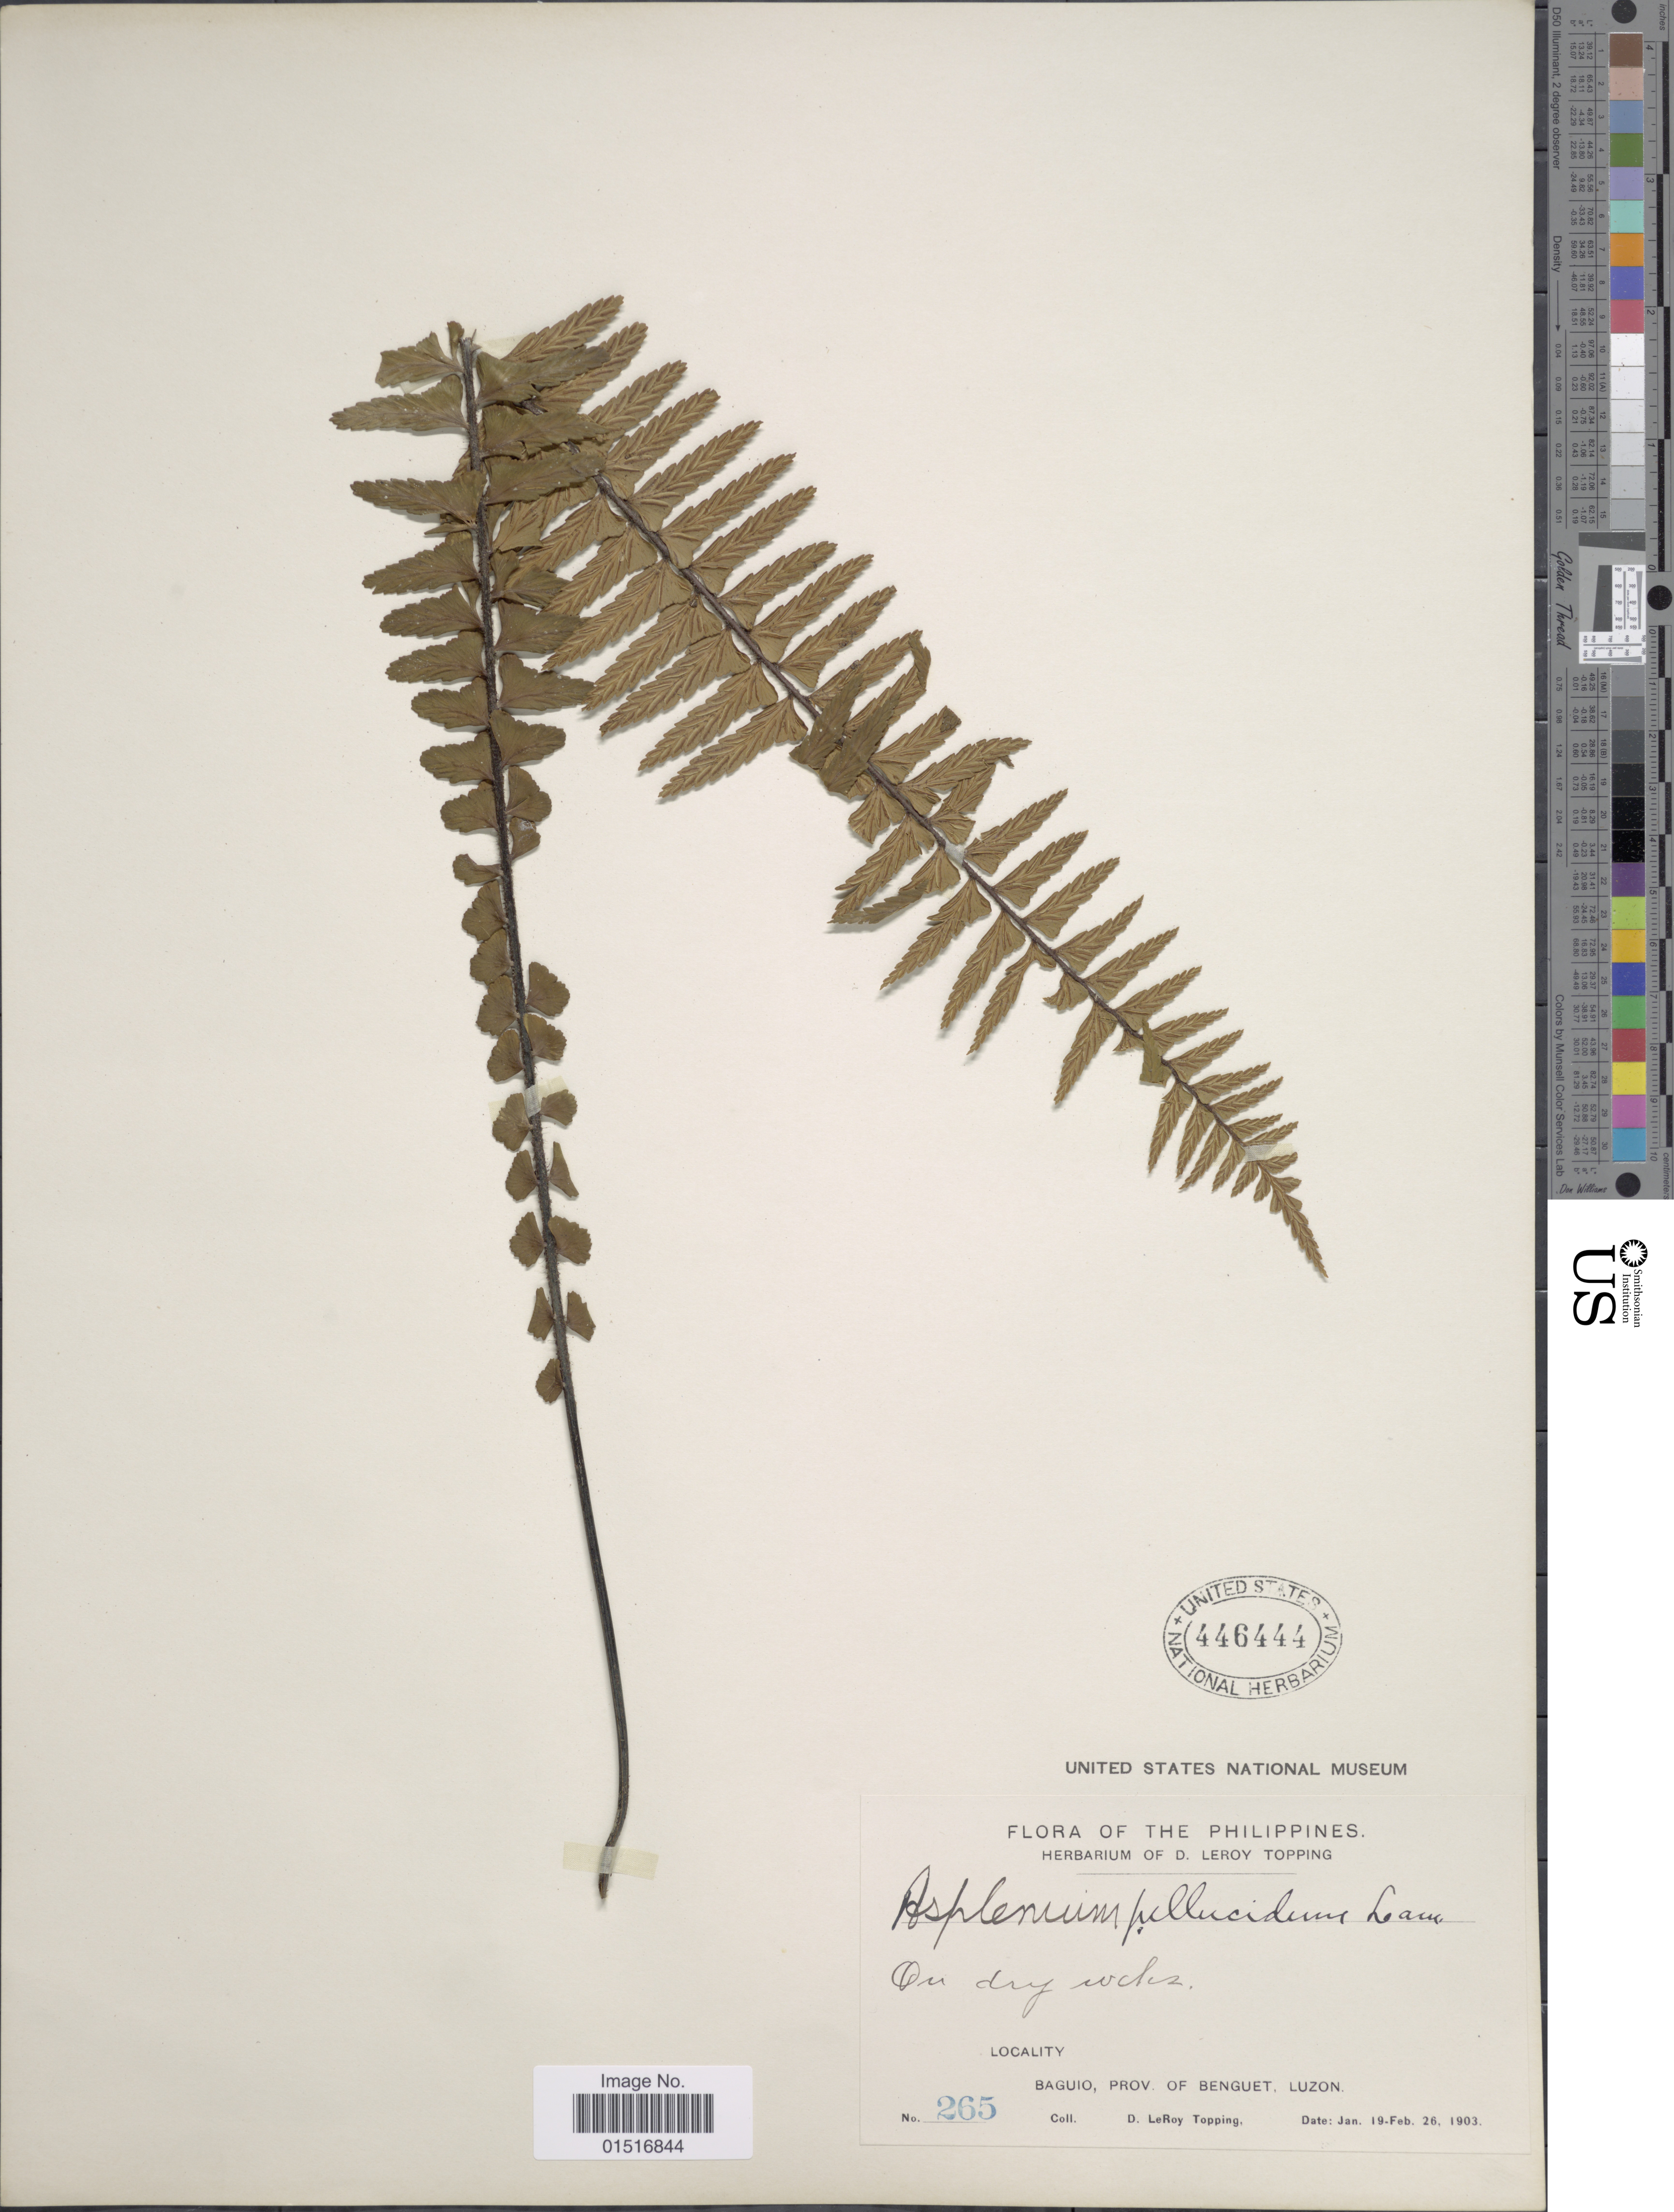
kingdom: Plantae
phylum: Tracheophyta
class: Polypodiopsida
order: Polypodiales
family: Aspleniaceae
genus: Asplenium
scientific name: Asplenium pellucidum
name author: Lam.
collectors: D. L. Topping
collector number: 265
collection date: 1903-01-19/1903-02-26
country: Philippines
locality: Baguio, Prov. of Benguet. Luzon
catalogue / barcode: US 446444